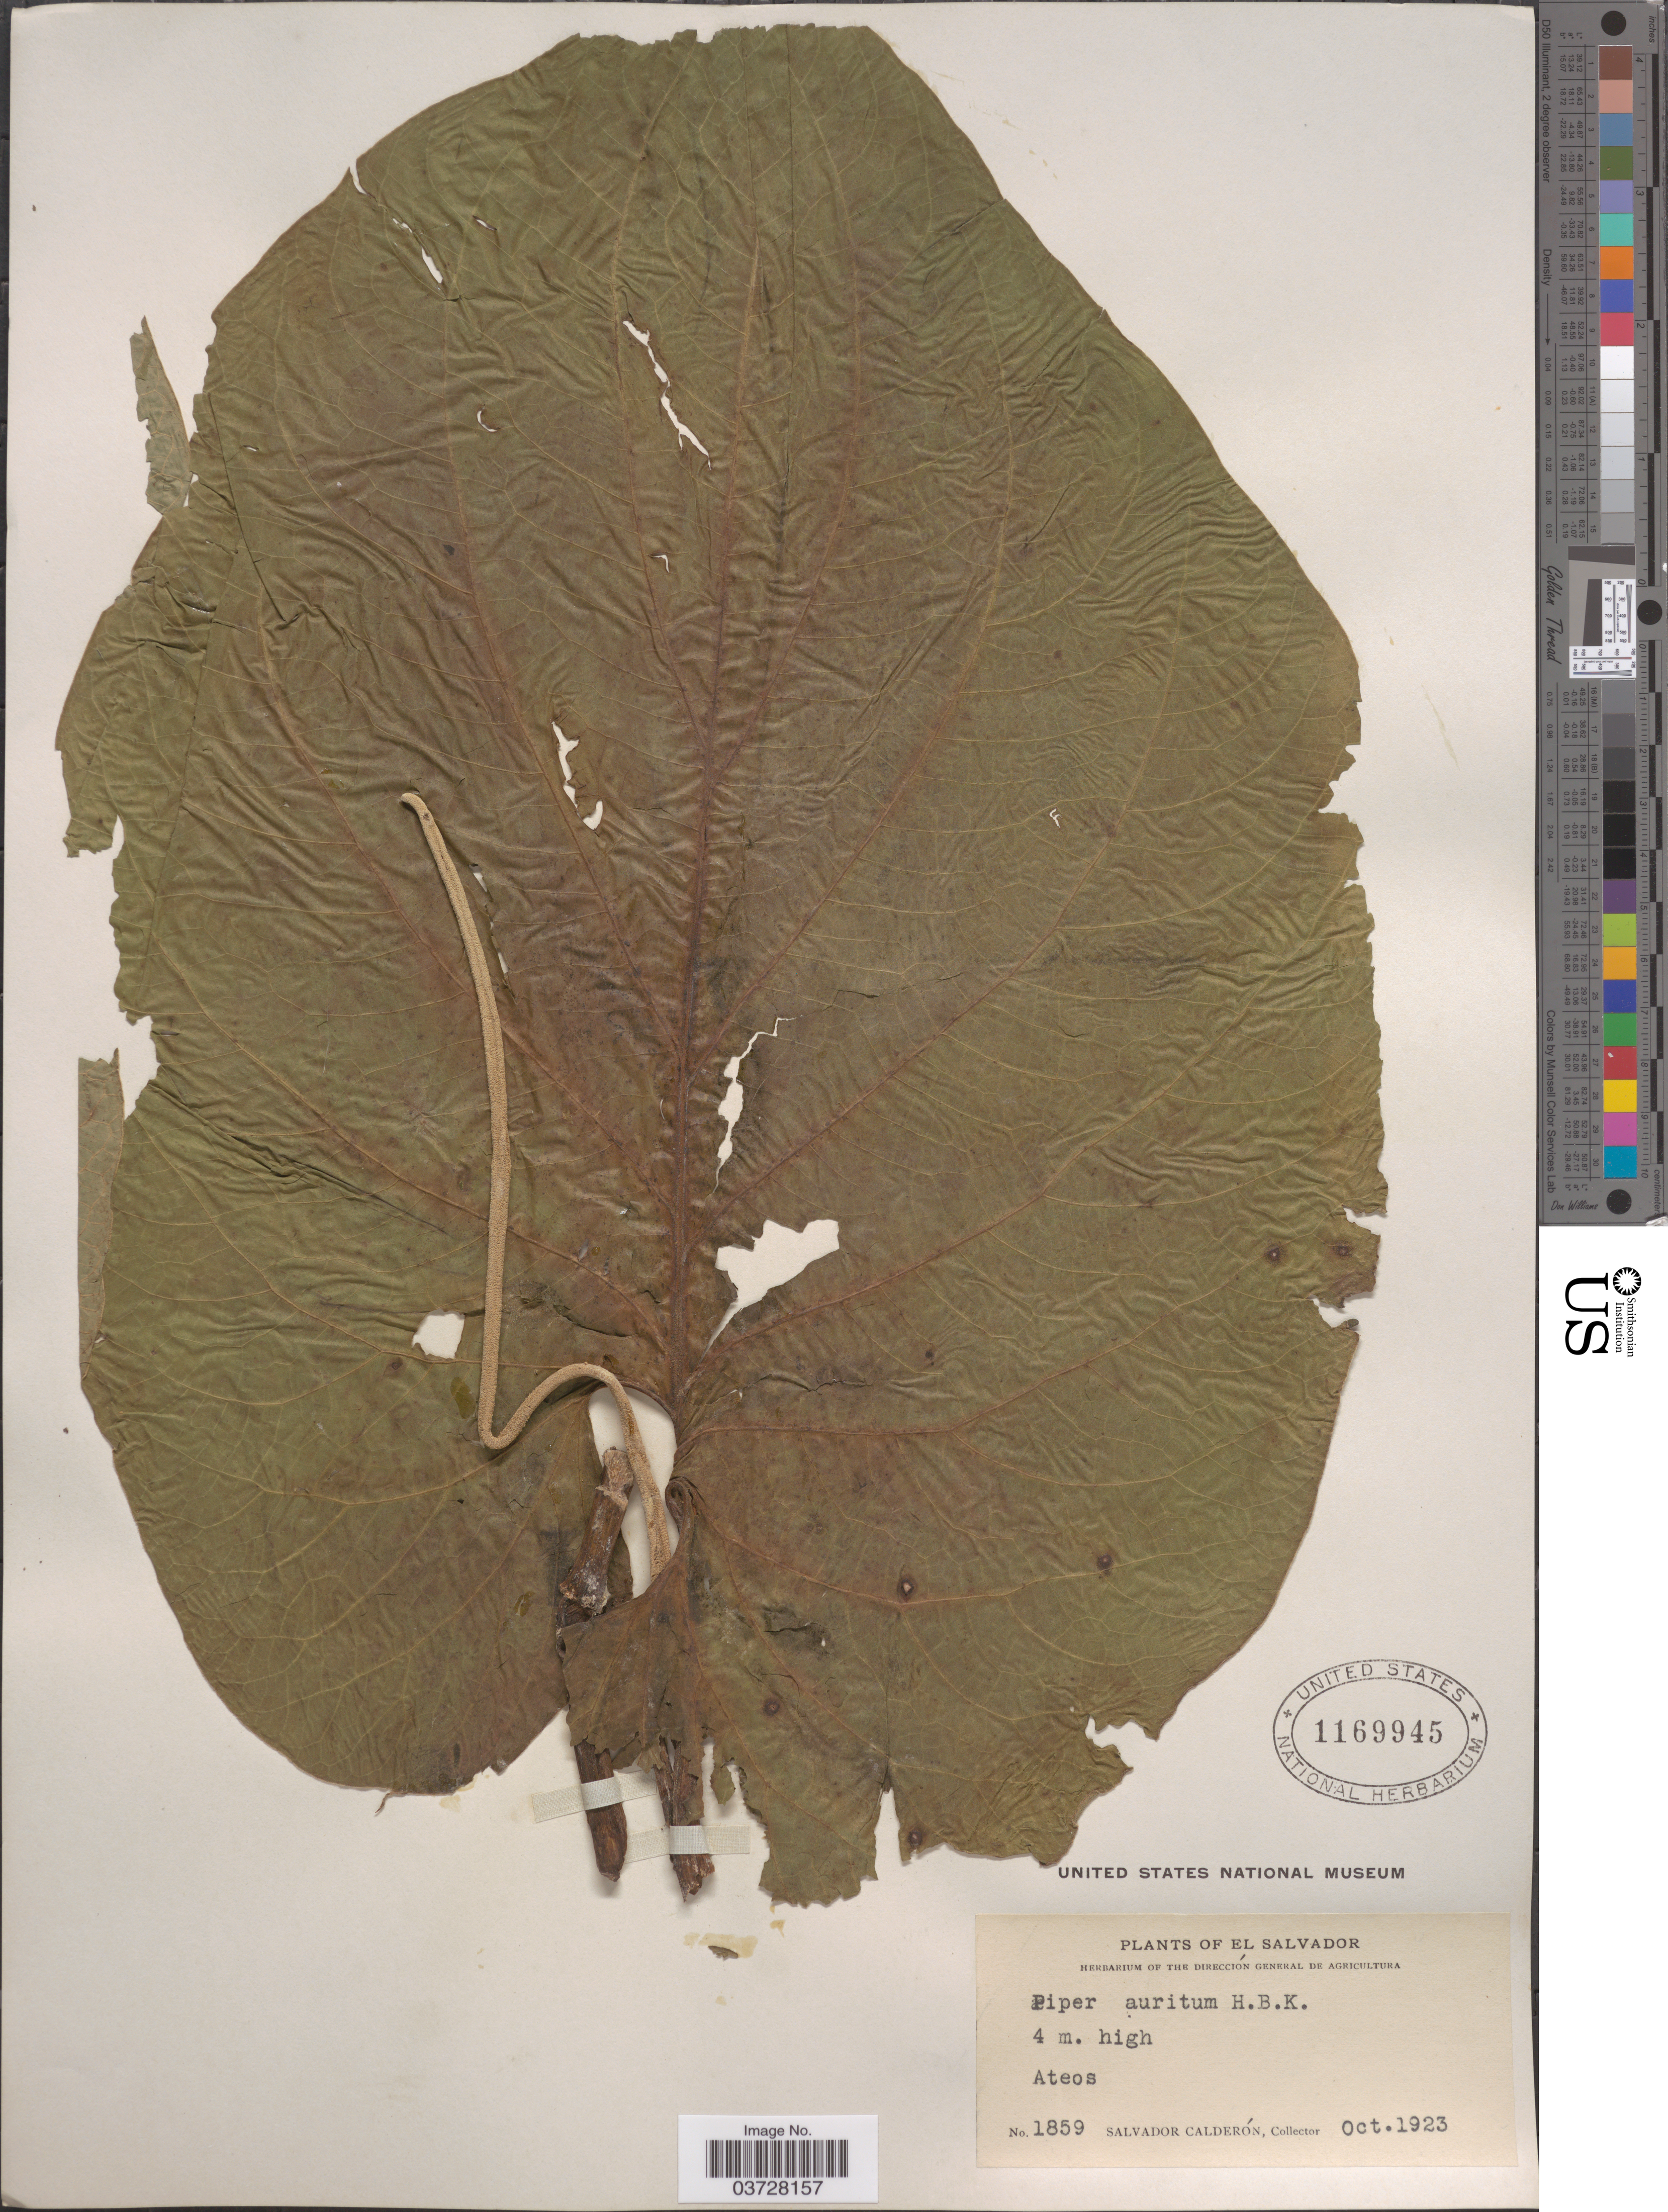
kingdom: Plantae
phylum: Tracheophyta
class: Magnoliopsida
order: Piperales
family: Piperaceae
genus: Piper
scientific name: Piper auritum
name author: Kunth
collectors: S. Calderón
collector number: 1859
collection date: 1923-10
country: El Salvador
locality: Ateos.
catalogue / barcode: US 1169945